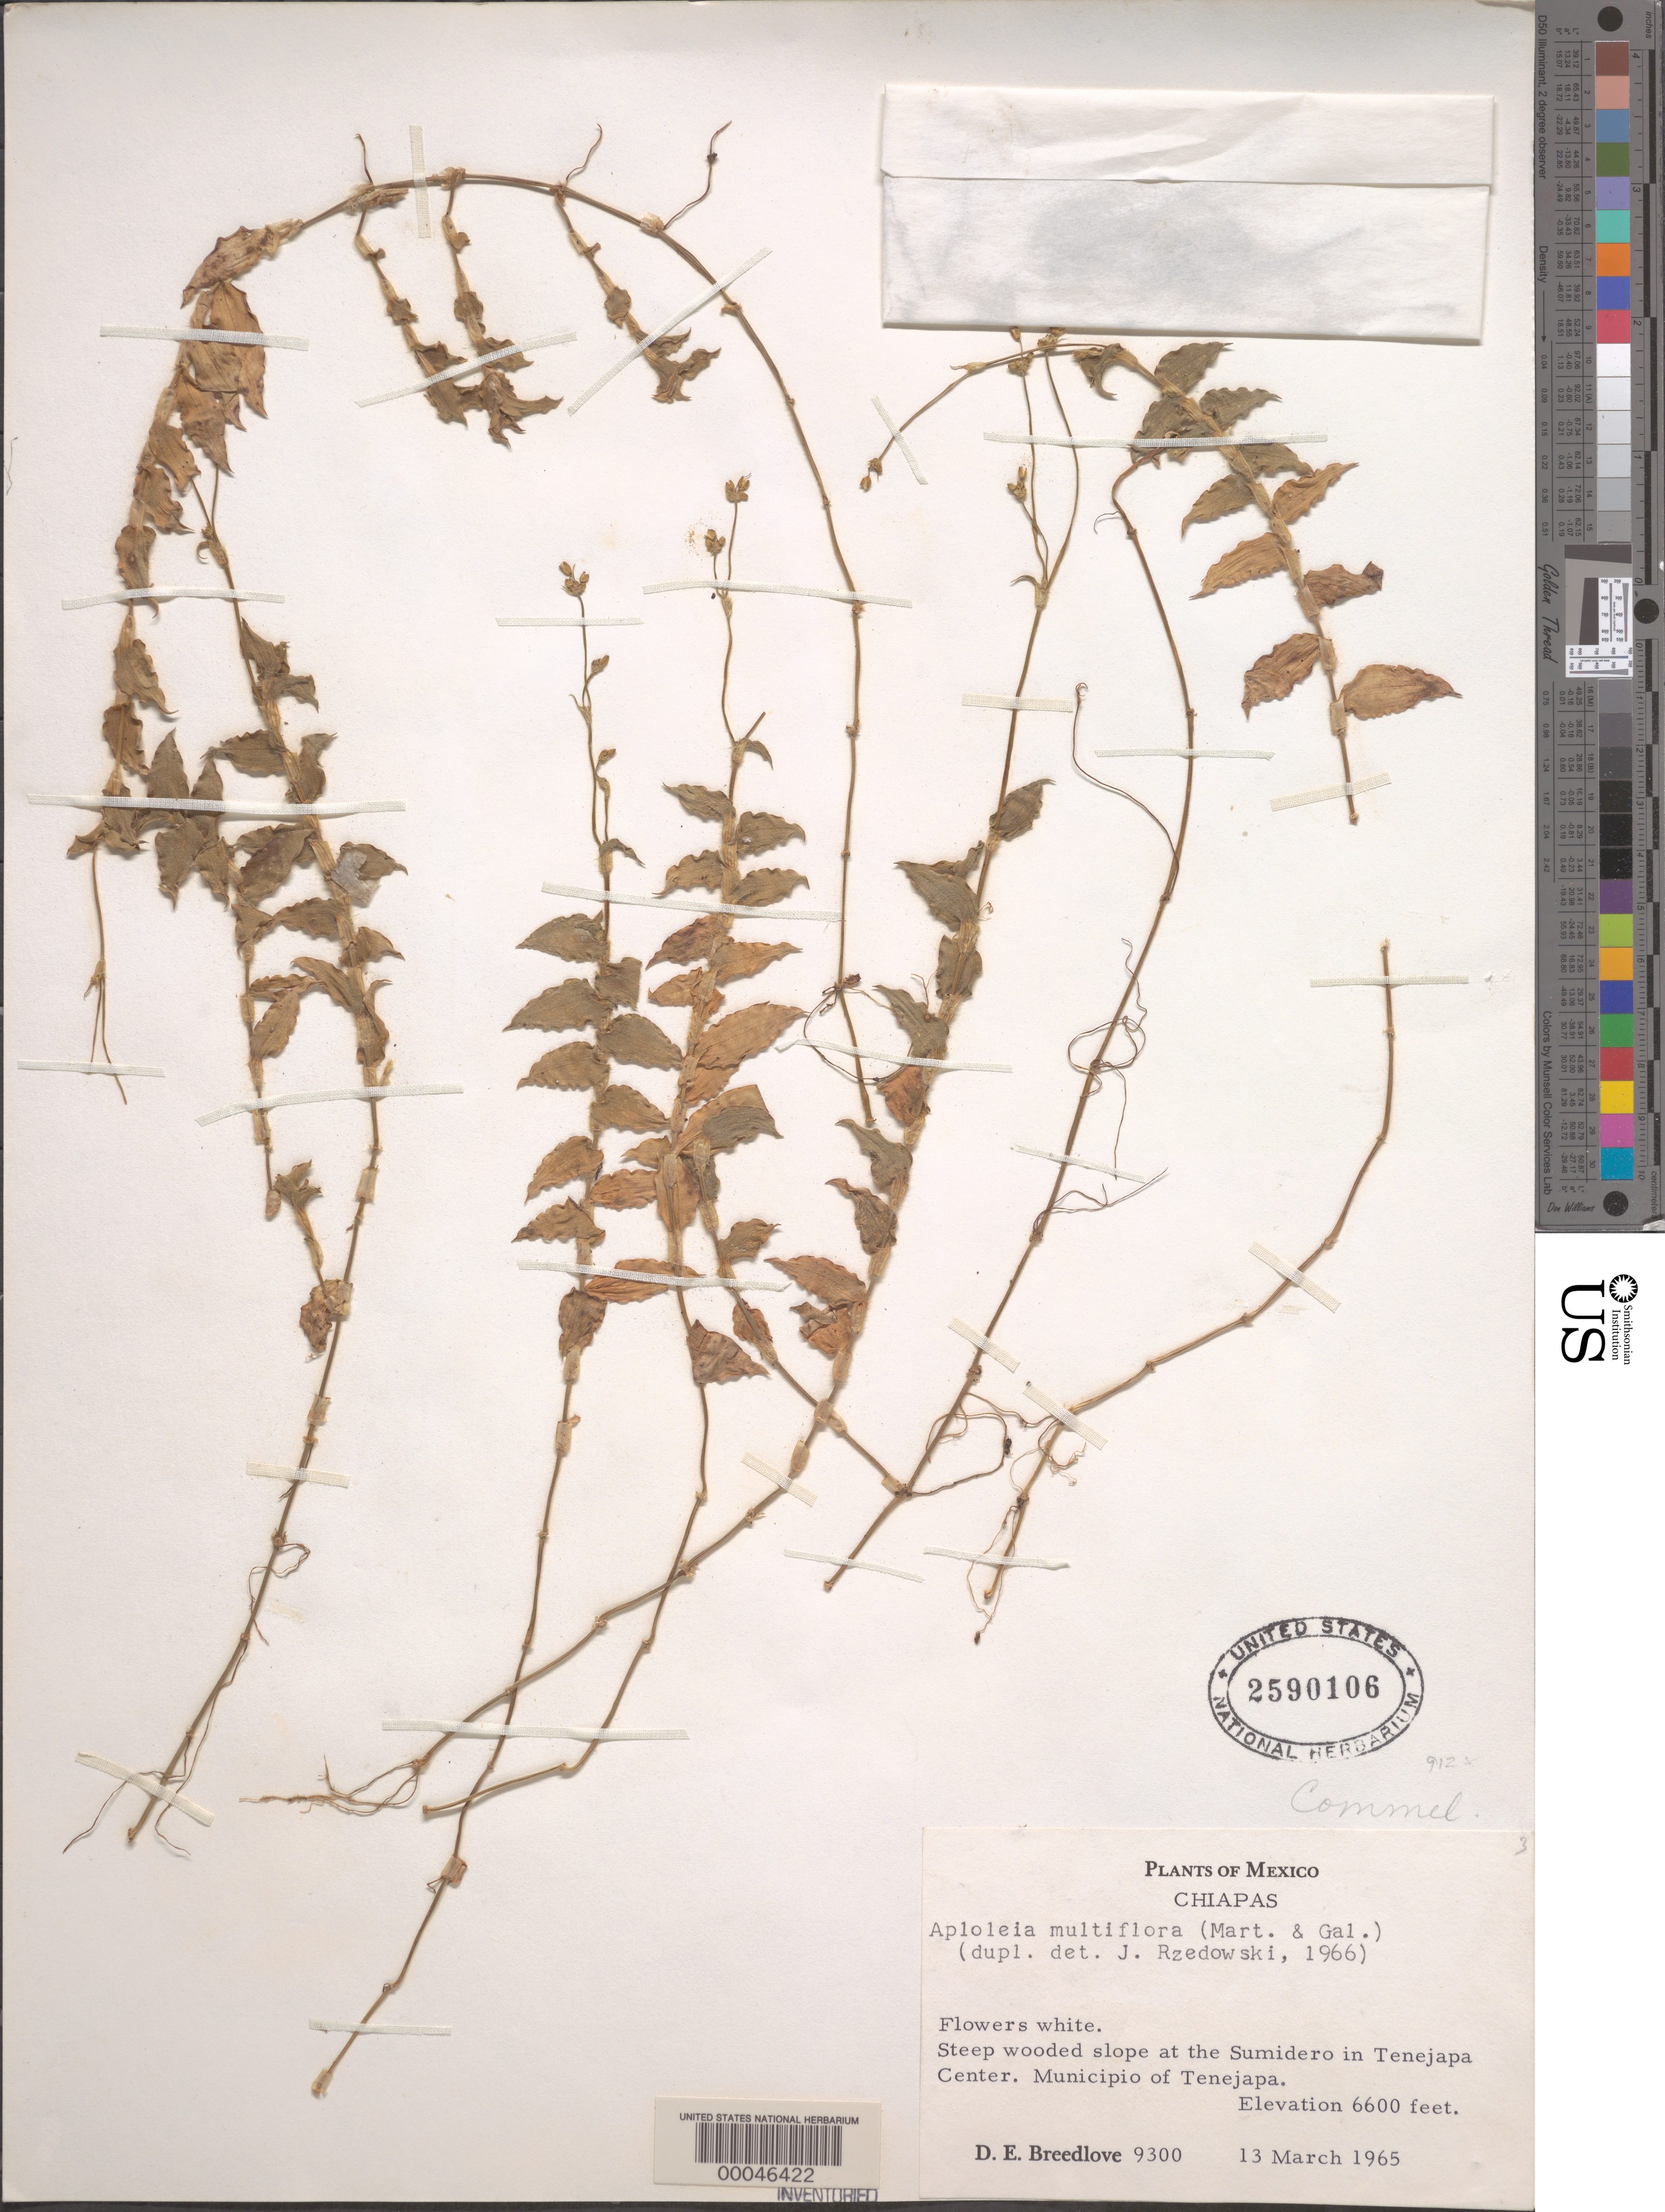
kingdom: Plantae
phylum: Tracheophyta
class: Liliopsida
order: Commelinales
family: Commelinaceae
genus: Callisia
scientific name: Callisia multiflora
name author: (M. Martens & Galeotti) Standl.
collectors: D. E. Breedlove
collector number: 9300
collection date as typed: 13 Mar 1965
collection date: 1965-03-13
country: Mexico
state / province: Chiapas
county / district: Tenejapa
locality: Tenejapa center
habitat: Steep wooded slope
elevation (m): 2013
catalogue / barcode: US 2590106